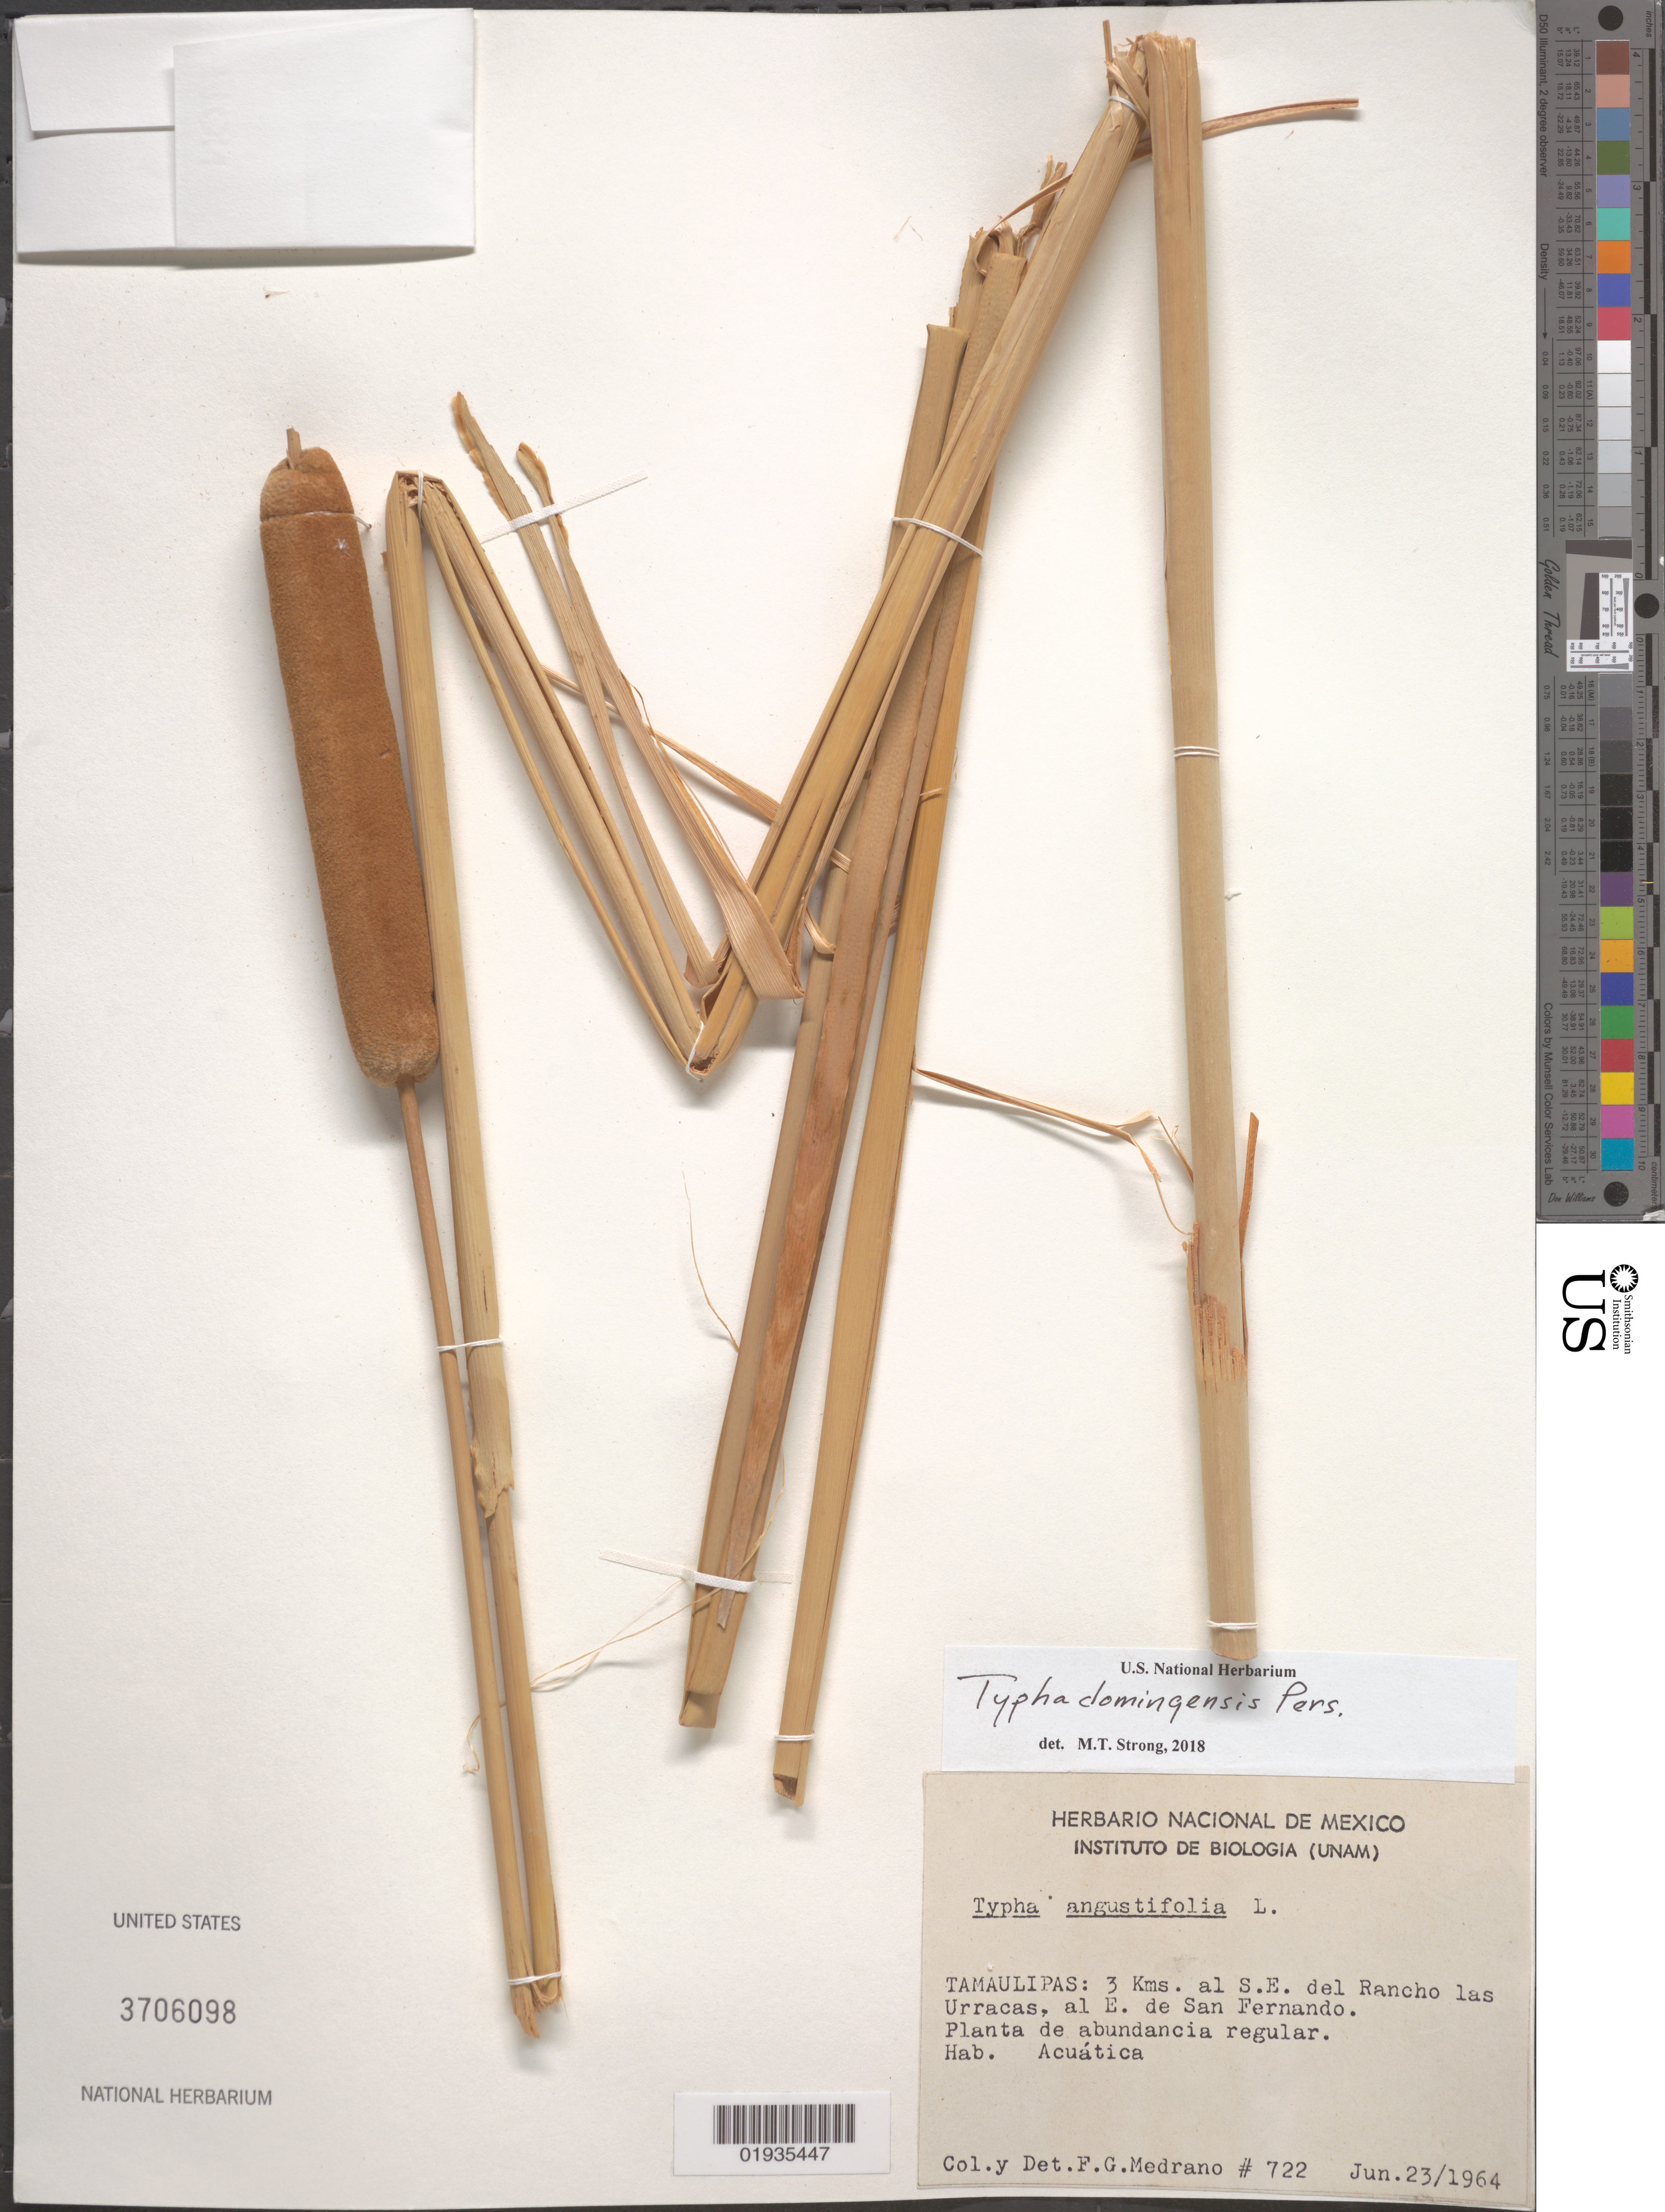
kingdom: Plantae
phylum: Tracheophyta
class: Liliopsida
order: Poales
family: Typhaceae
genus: Typha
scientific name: Typha domingensis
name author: Pers.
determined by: Strong, Mark T., (BOT), Smithsonian Institution - National Museum of Natural History (UNITED STATES)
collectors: F. Medrano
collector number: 722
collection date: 1964-06-23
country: Mexico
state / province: Tamaulipas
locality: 3 kms SE of Rancho las Urracas, E of San Fernando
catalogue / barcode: US 3706098